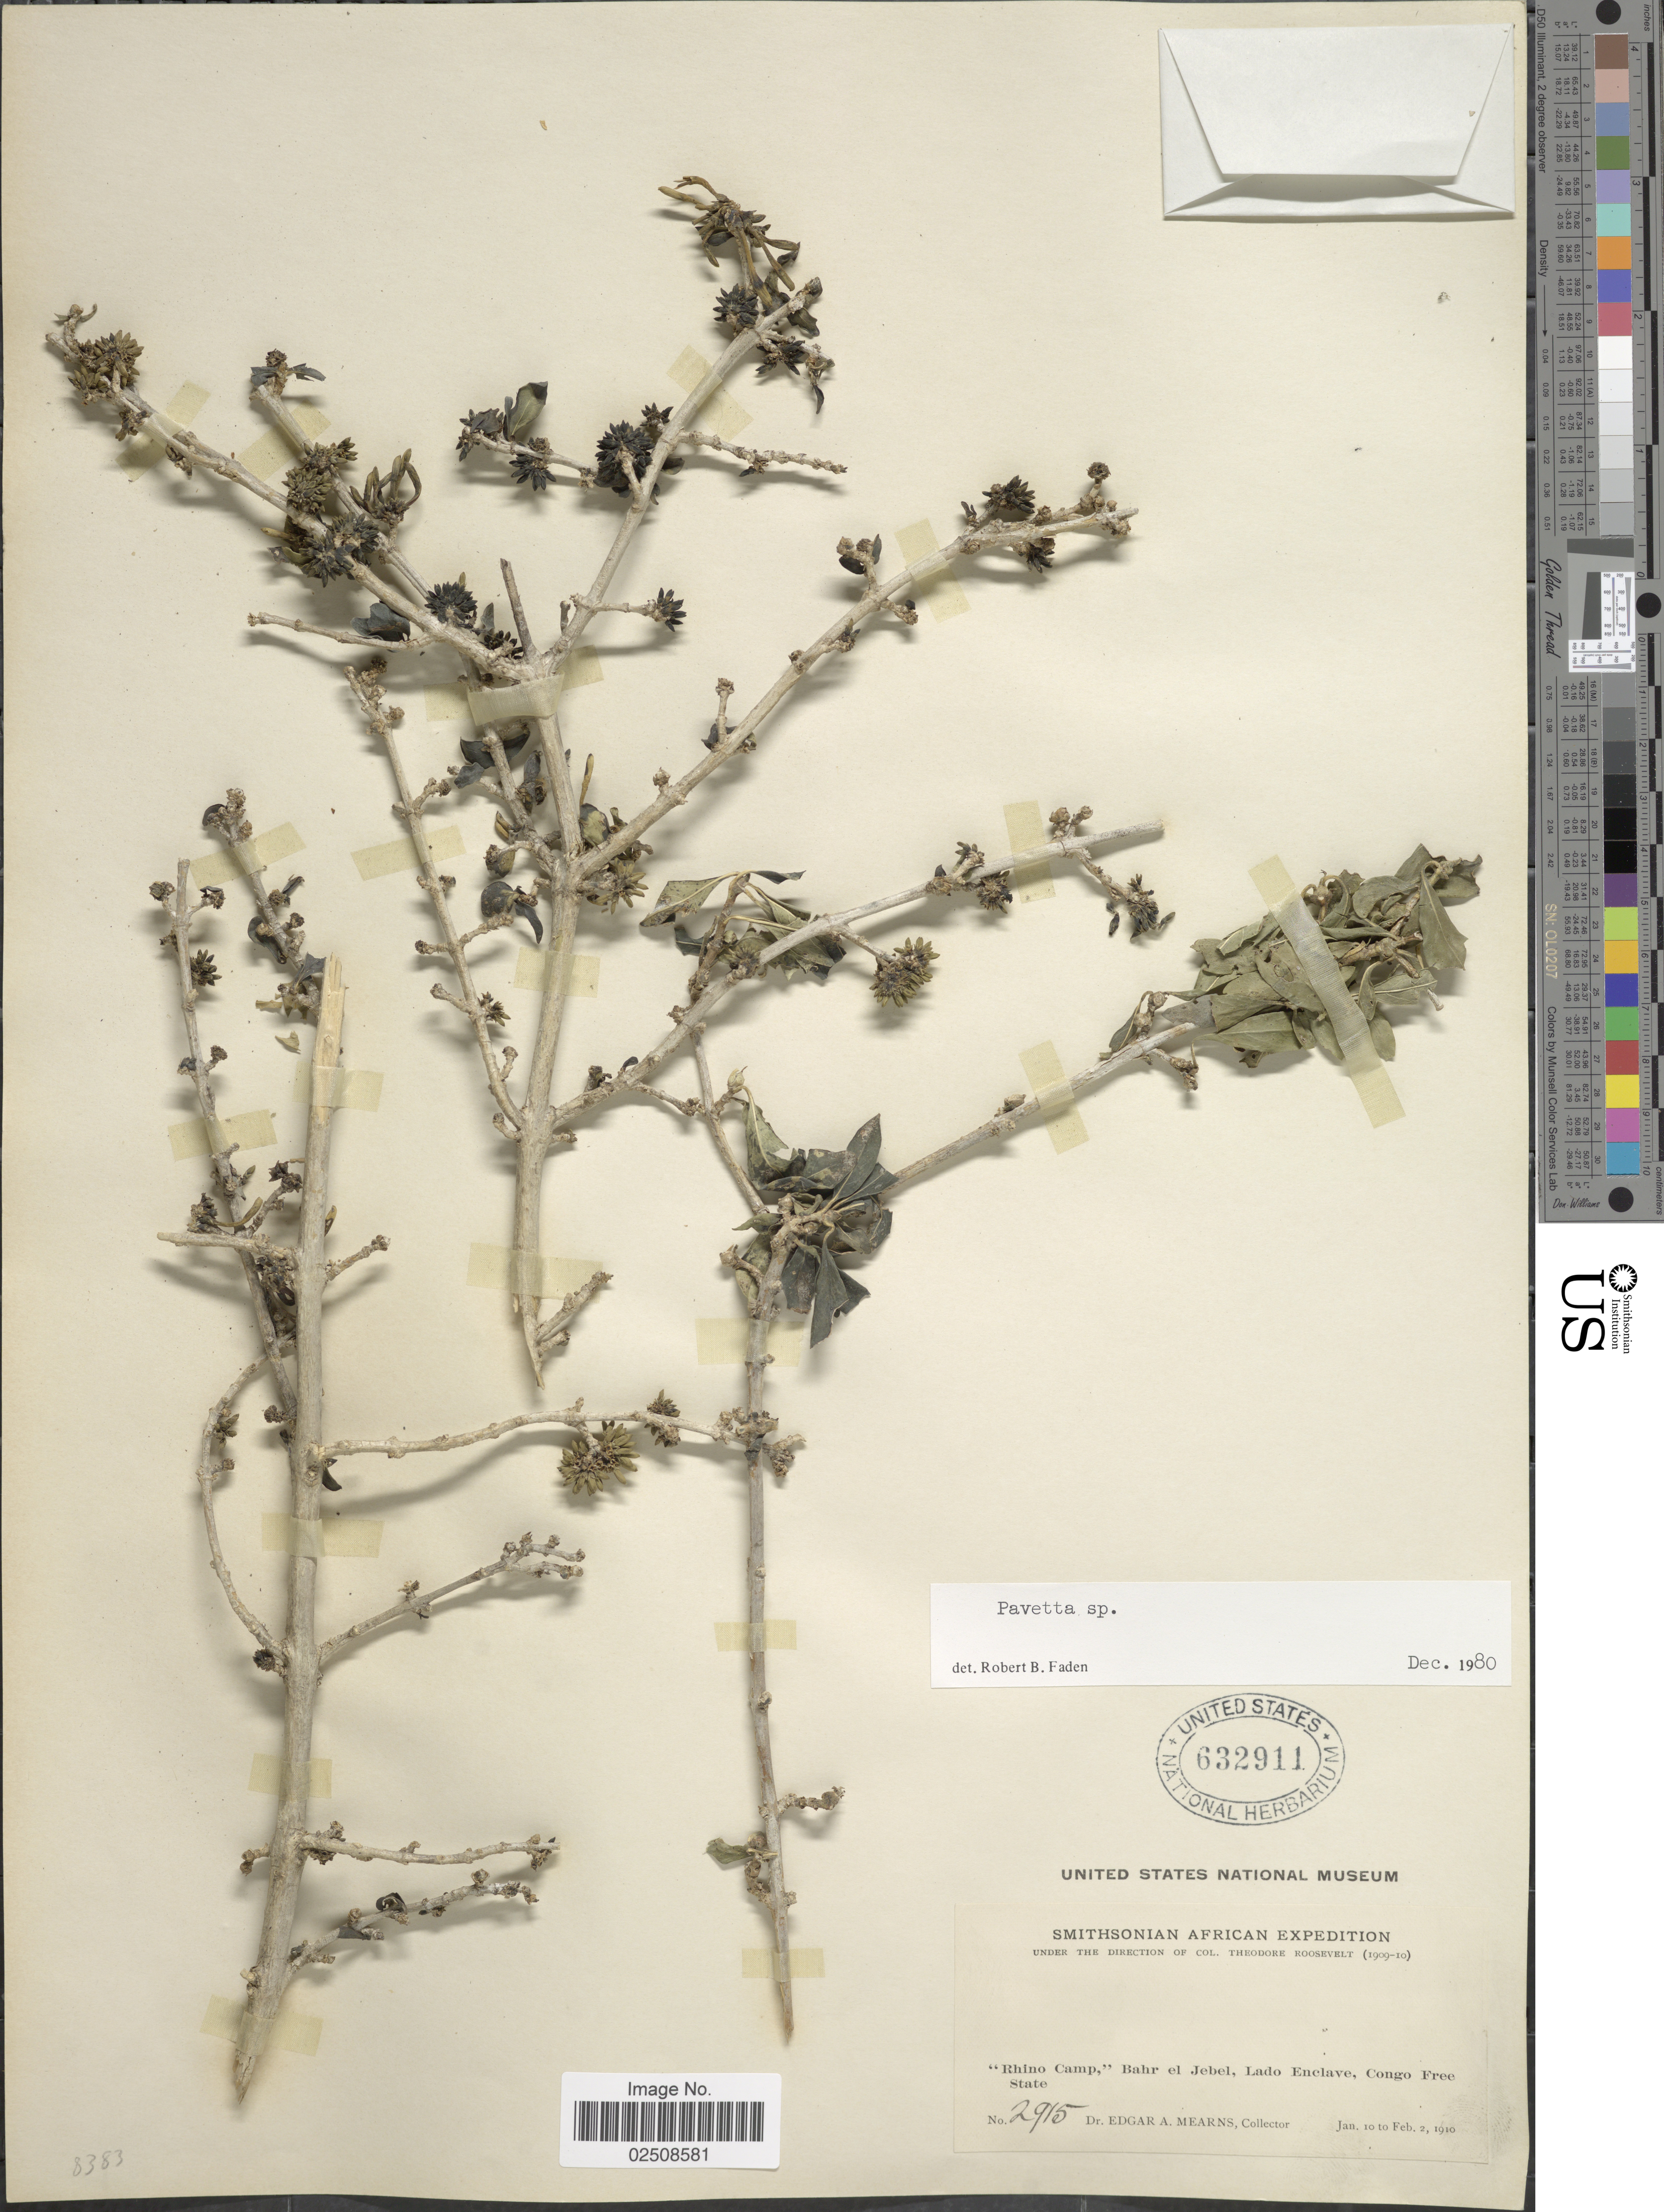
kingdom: Plantae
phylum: Tracheophyta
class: Magnoliopsida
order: Gentianales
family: Rubiaceae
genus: Pavetta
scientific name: Pavetta sp.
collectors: E. A. Mearns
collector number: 2915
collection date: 1910-01-10/1910-02-02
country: Congo, Democratic Republic of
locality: Rhino Camp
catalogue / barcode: US 632911